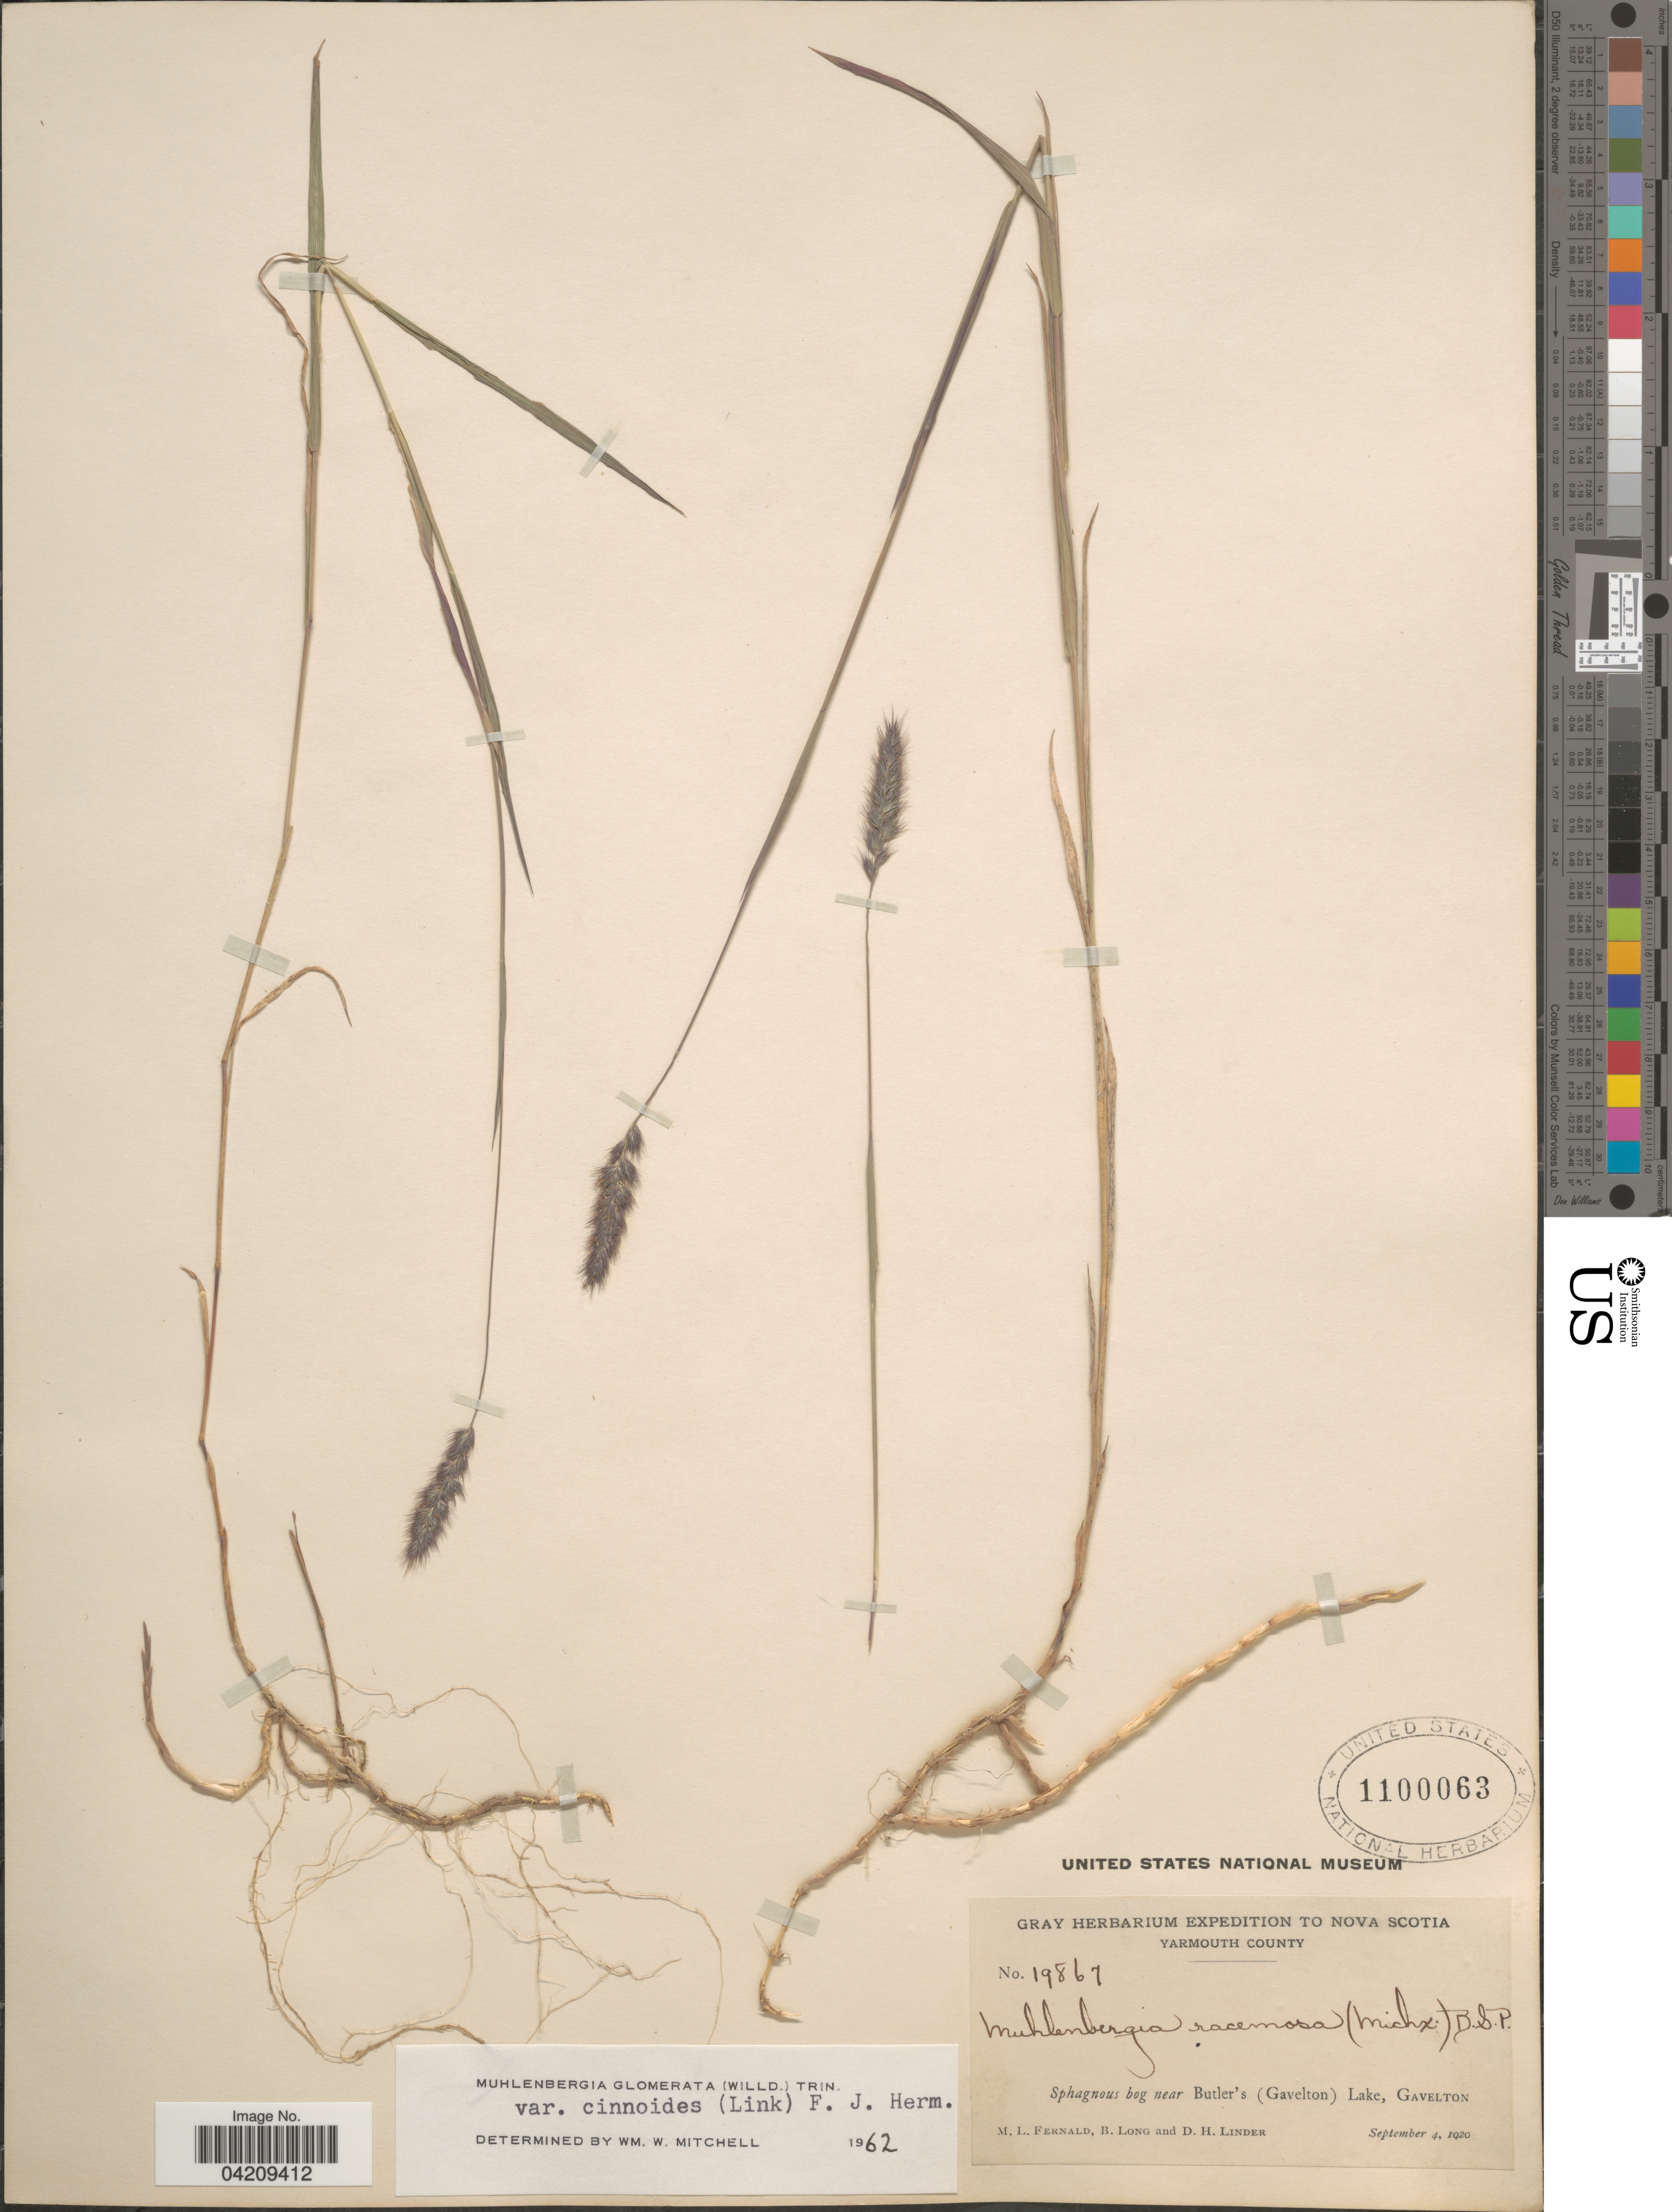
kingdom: Plantae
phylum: Tracheophyta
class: Liliopsida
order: Poales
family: Poaceae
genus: Muhlenbergia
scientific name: Muhlenbergia glomerata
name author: (Willd.) Trin.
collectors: M. L. Fernald, B. Long & D. Linder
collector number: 19867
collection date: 1920-09-04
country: Canada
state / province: Nova Scotia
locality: Gray Herbarium Expedition to Nova Scotia. Yarmouth County. Sphagnous bog near Butler's (Gavelton) Lake, Gavelton.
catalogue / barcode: US 1100063